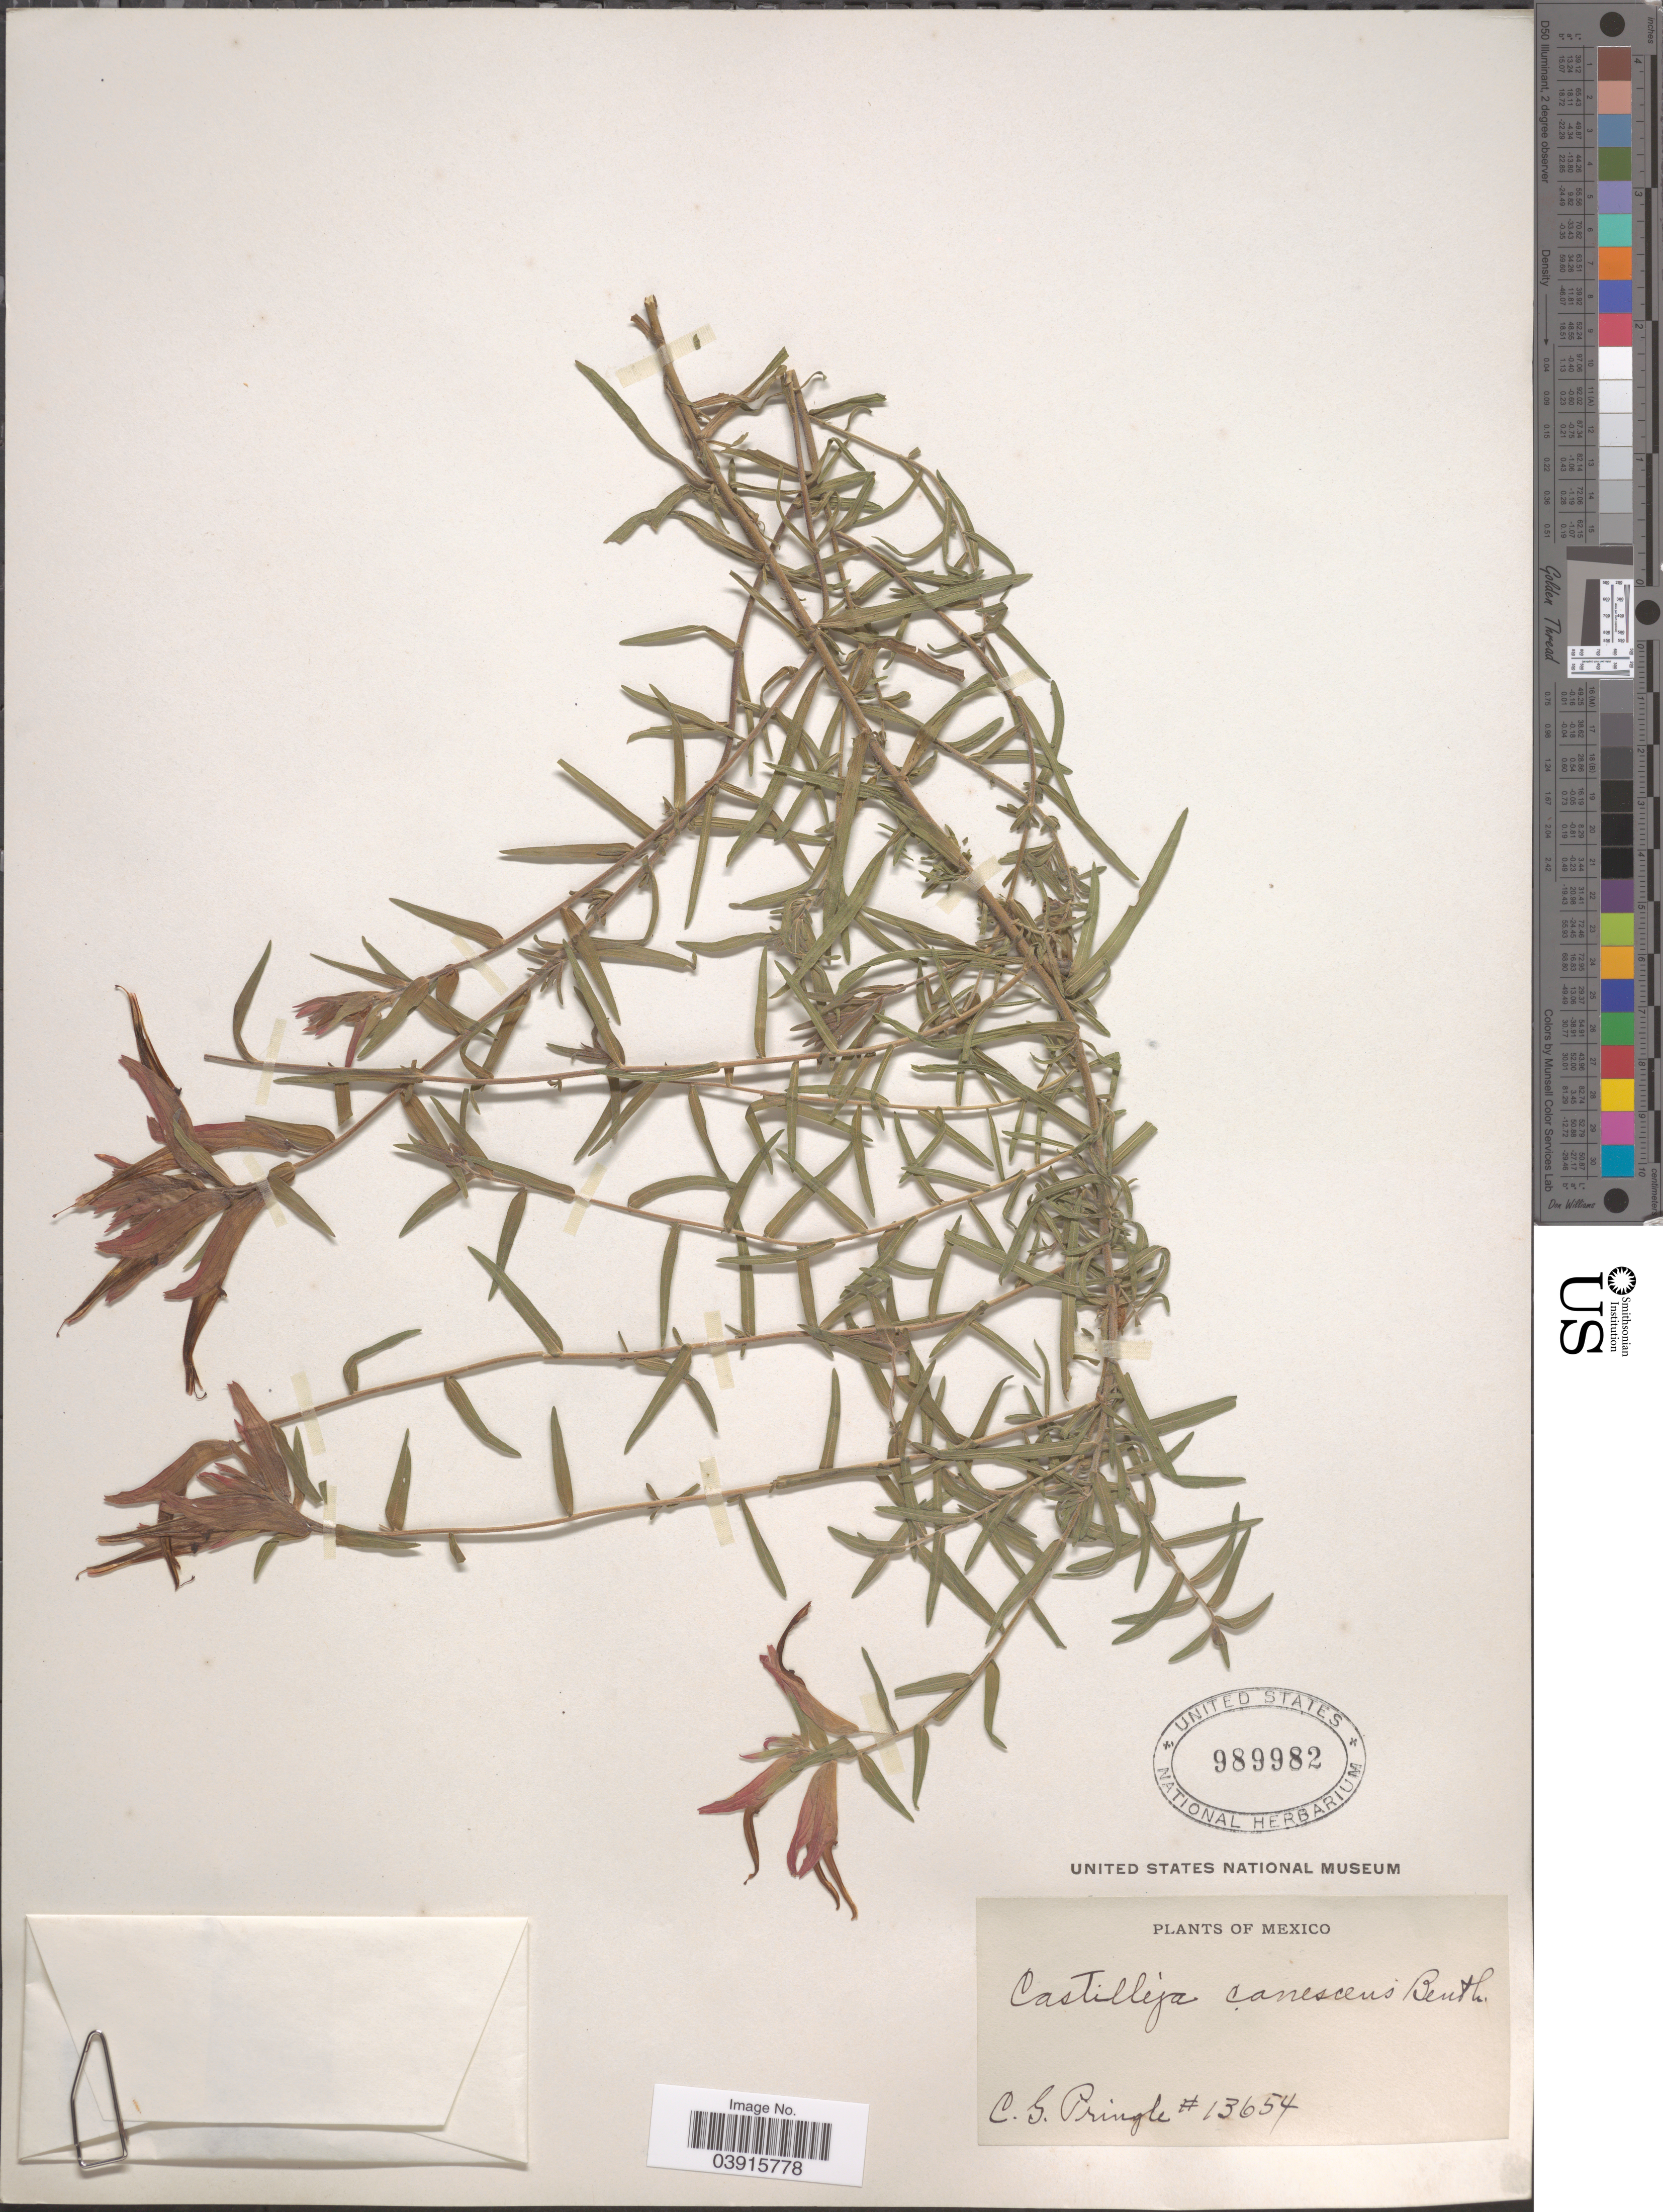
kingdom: Plantae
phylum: Tracheophyta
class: Magnoliopsida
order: Lamiales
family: Orobanchaceae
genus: Castilleja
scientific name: Castilleja tenuiflora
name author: Benth.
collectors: C. G. Pringle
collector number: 13654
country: Mexico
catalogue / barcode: US 989982